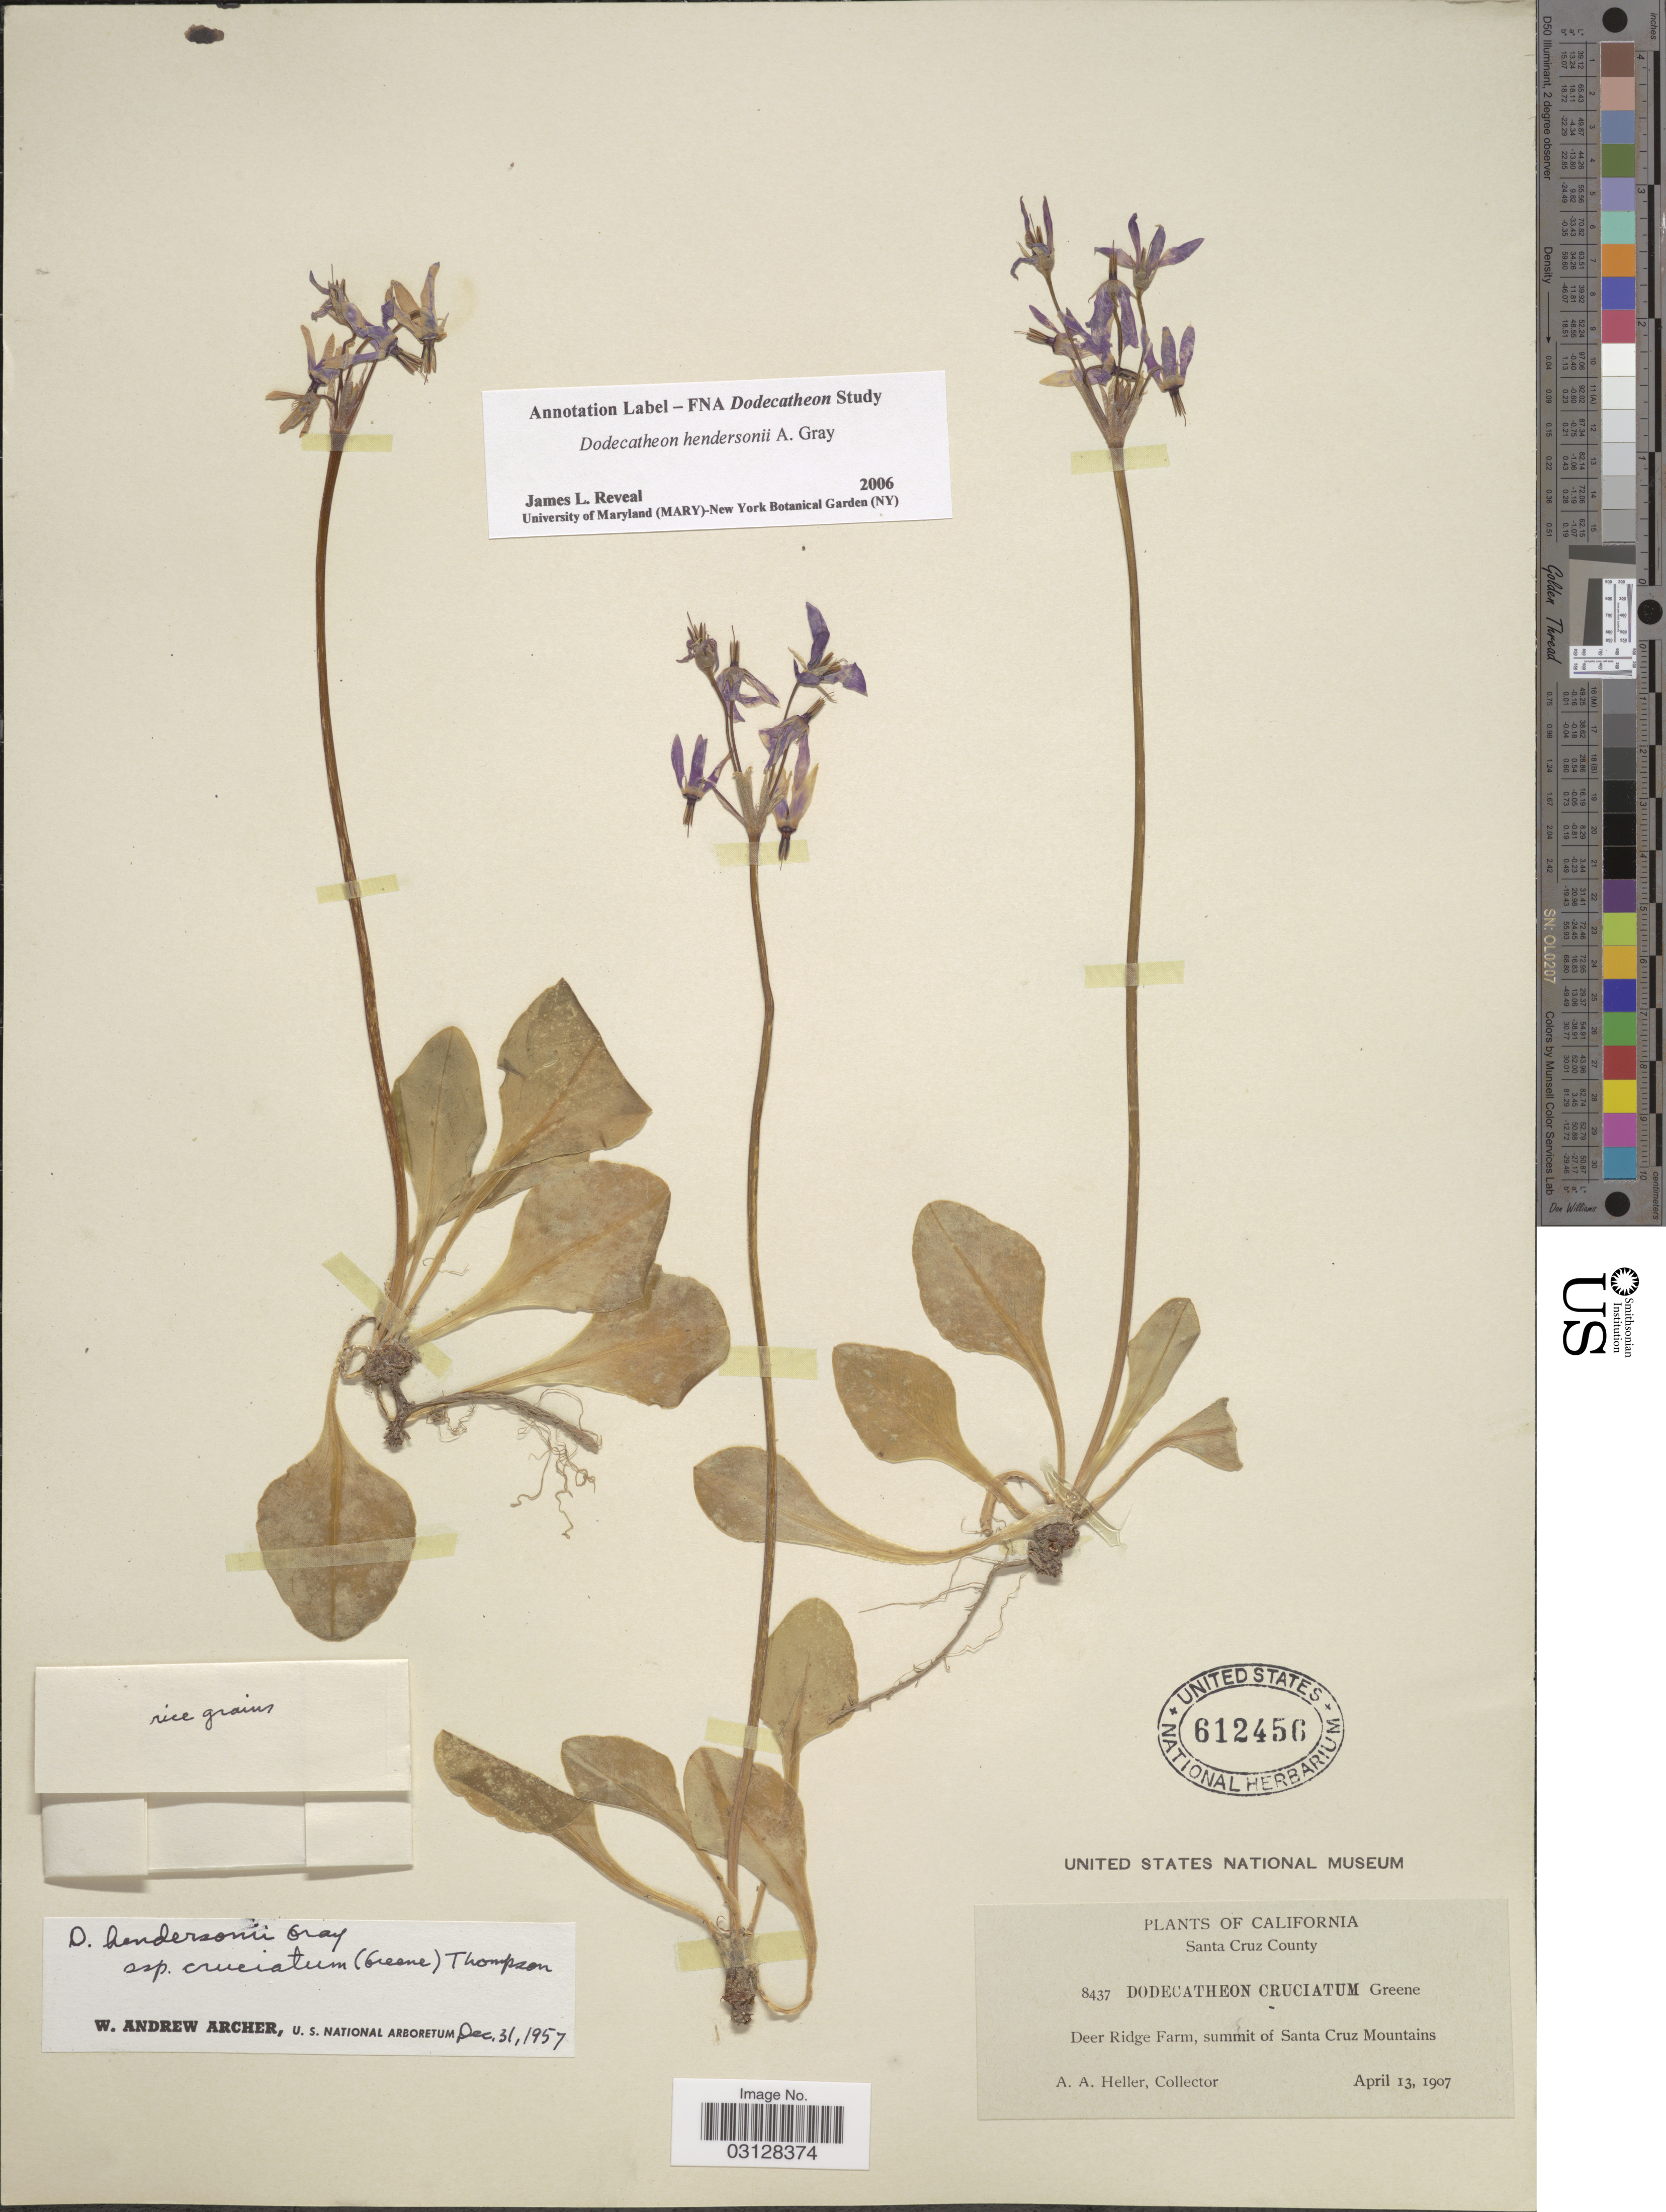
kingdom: Plantae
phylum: Tracheophyta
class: Magnoliopsida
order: Ericales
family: Primulaceae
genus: Dodecatheon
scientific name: Dodecatheon hendersonii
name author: A. Gray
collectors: A. A. Heller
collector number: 8437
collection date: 1907-04-13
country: United States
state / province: California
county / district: Santa Cruz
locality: Santa Cruz County. Deer Ridge Farm, summit of Santa Cruz Mountains.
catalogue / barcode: US 612456